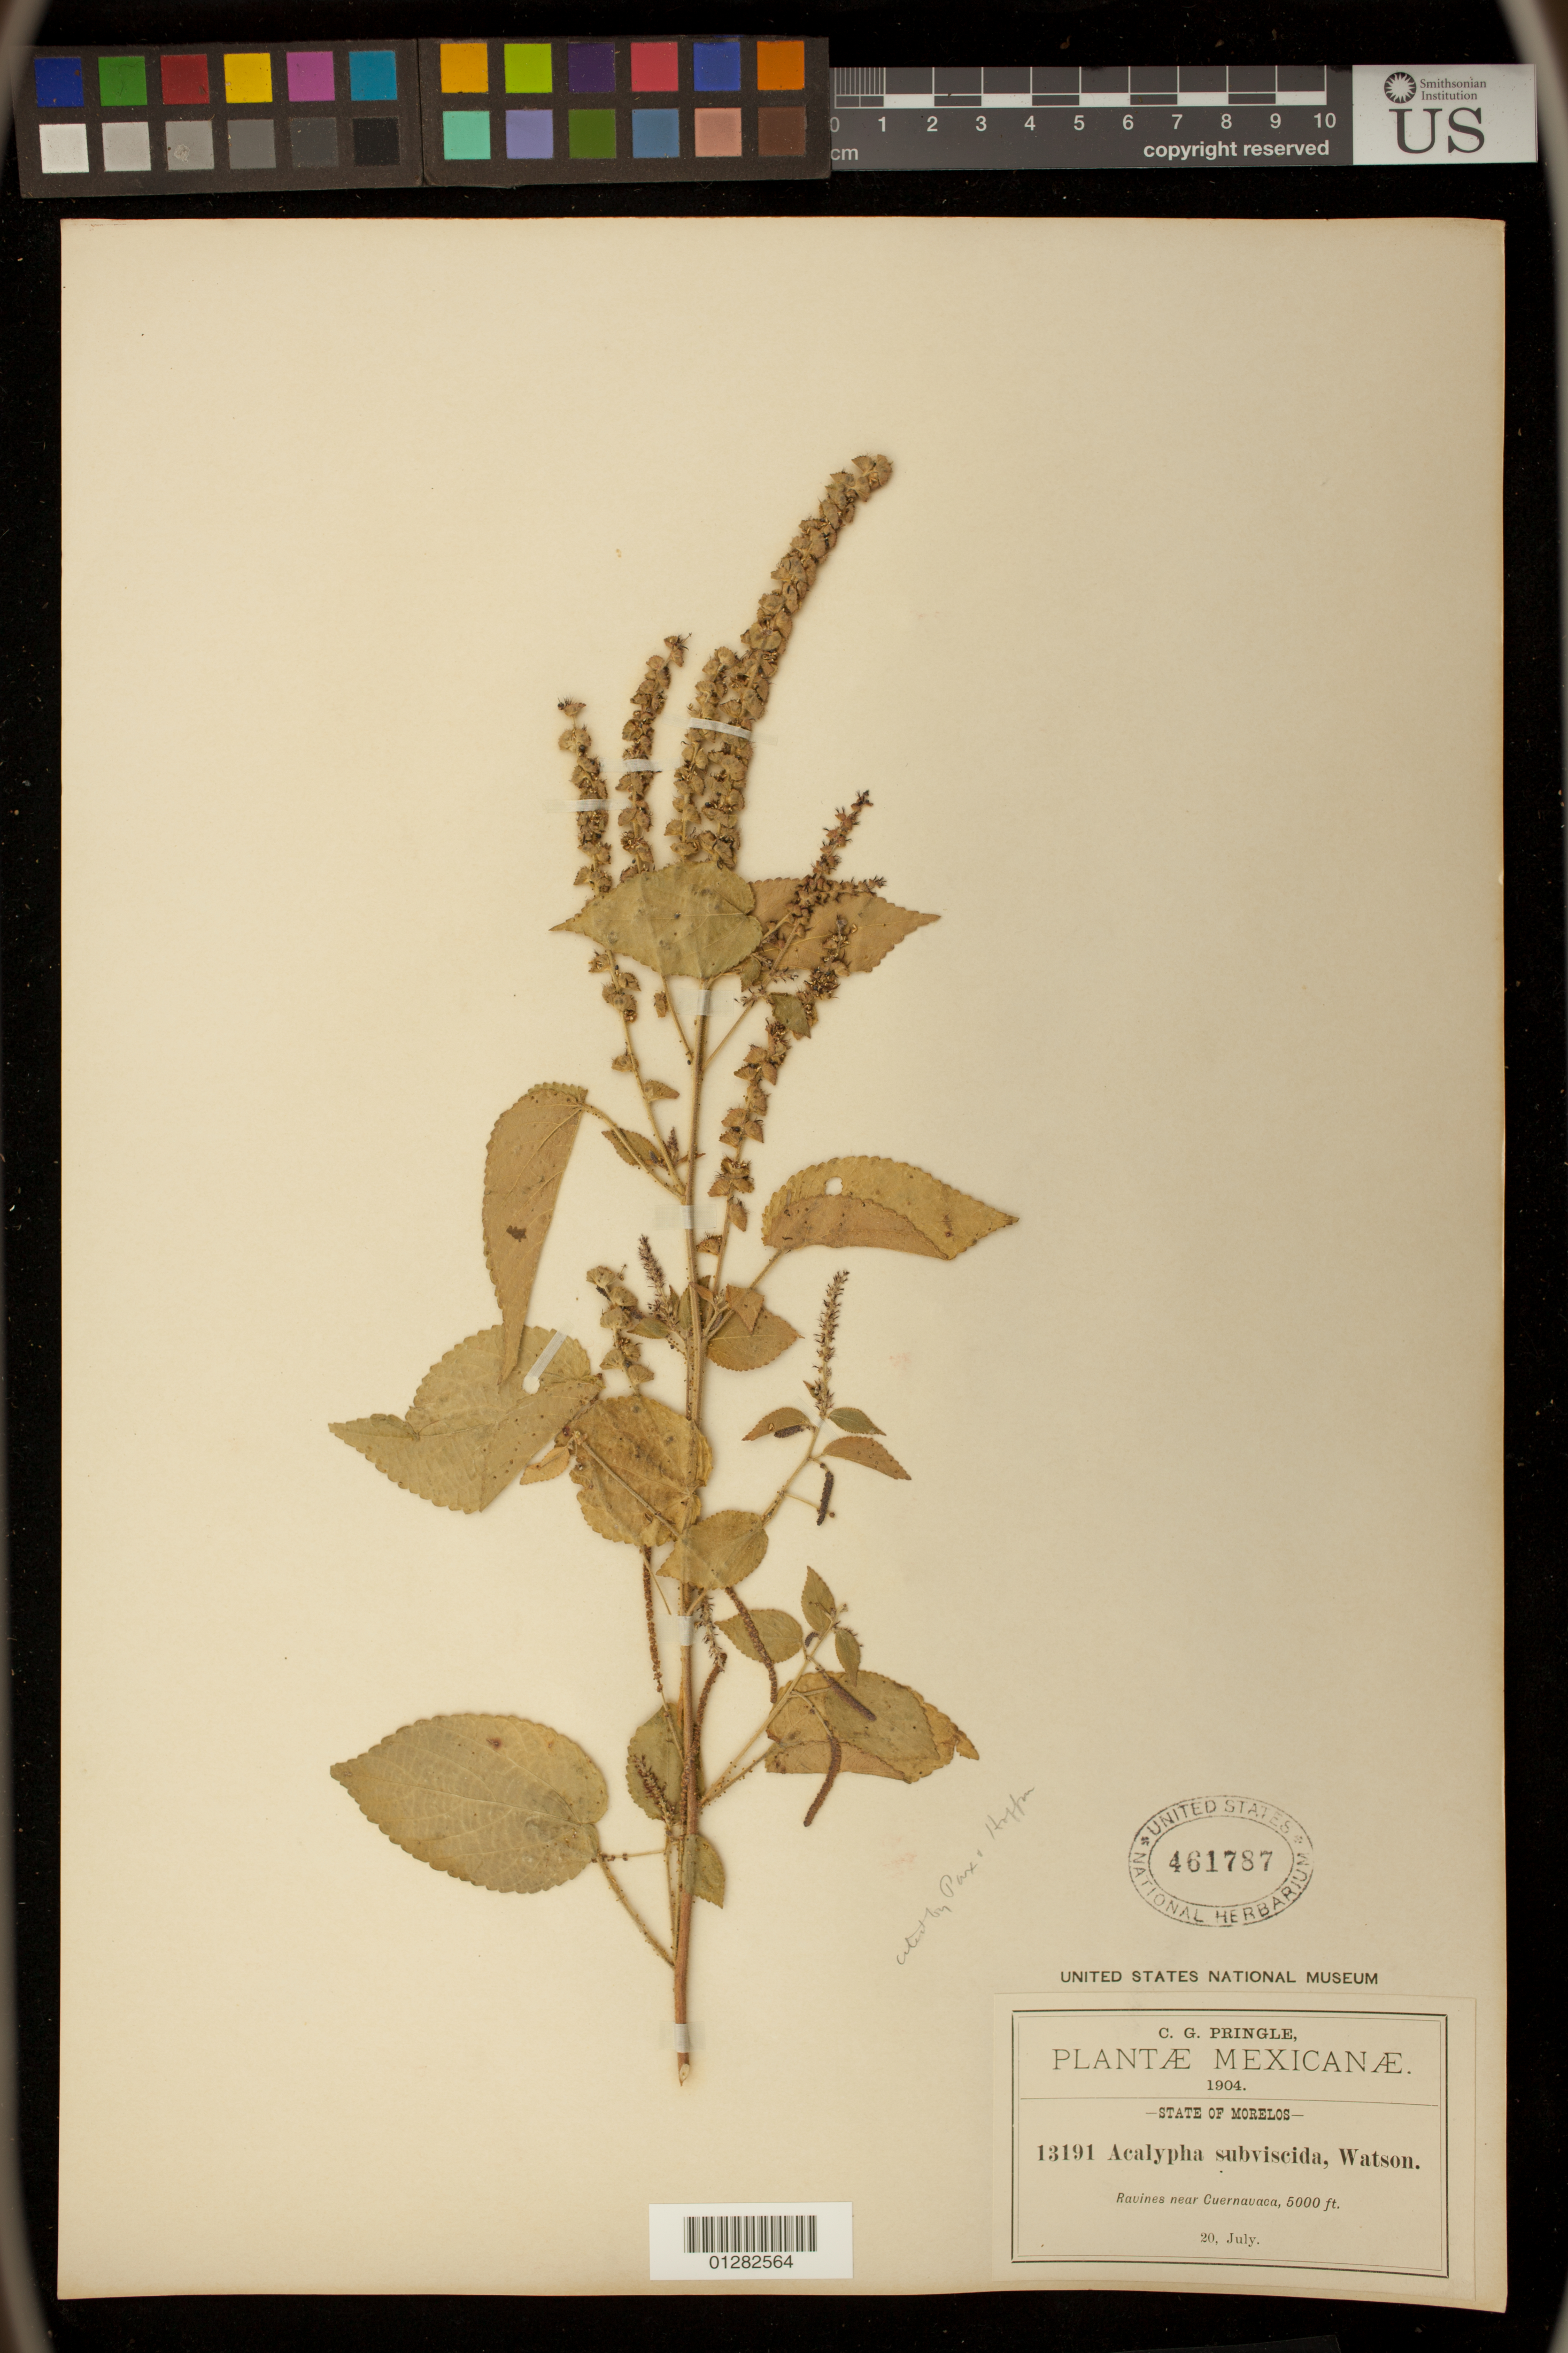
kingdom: Plantae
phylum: Tracheophyta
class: Magnoliopsida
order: Malpighiales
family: Euphorbiaceae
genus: Acalypha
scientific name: Acalypha subviscida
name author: S. Watson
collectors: J. M. Tucker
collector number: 13191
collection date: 1904-07-20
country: Mexico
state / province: Morelos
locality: Ravines near Cuernavaca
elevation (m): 1524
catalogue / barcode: US 461787